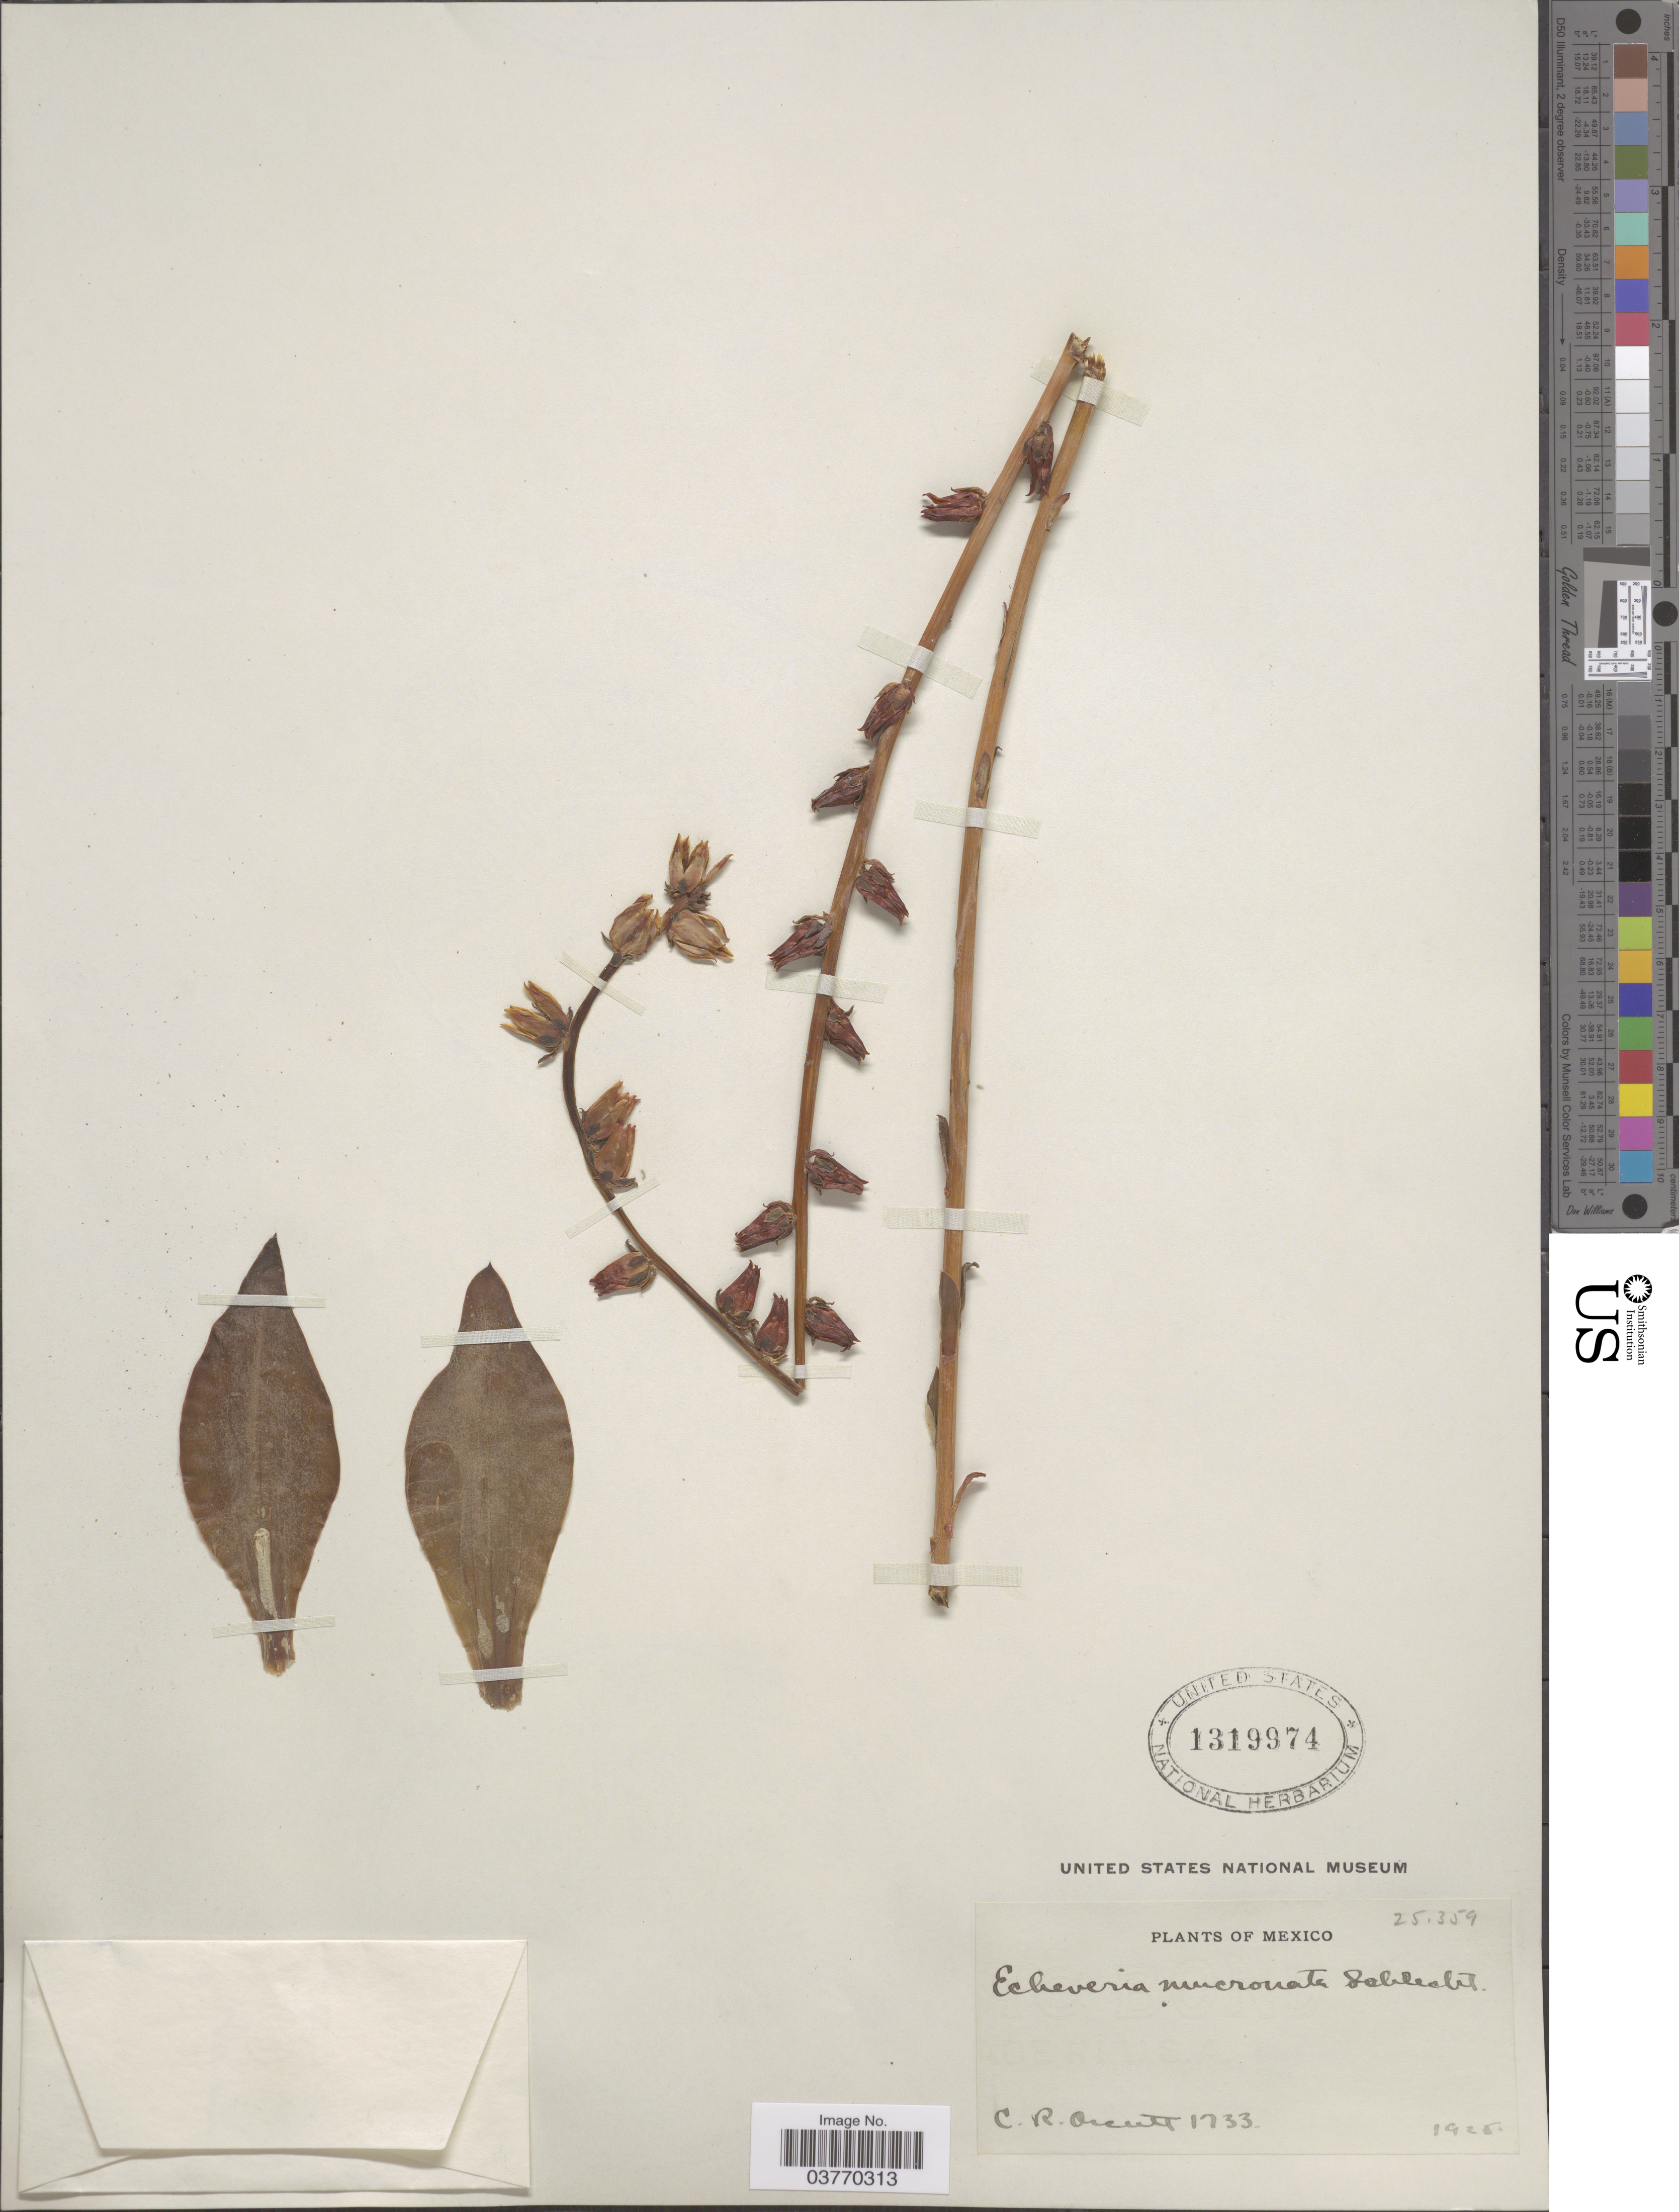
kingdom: Plantae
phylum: Tracheophyta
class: Magnoliopsida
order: Saxifragales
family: Crassulaceae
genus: Echeveria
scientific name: Echeveria mucronata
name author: Schltdl.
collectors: C. R. Orcutt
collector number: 1733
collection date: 1925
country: Mexico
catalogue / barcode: US 1319974